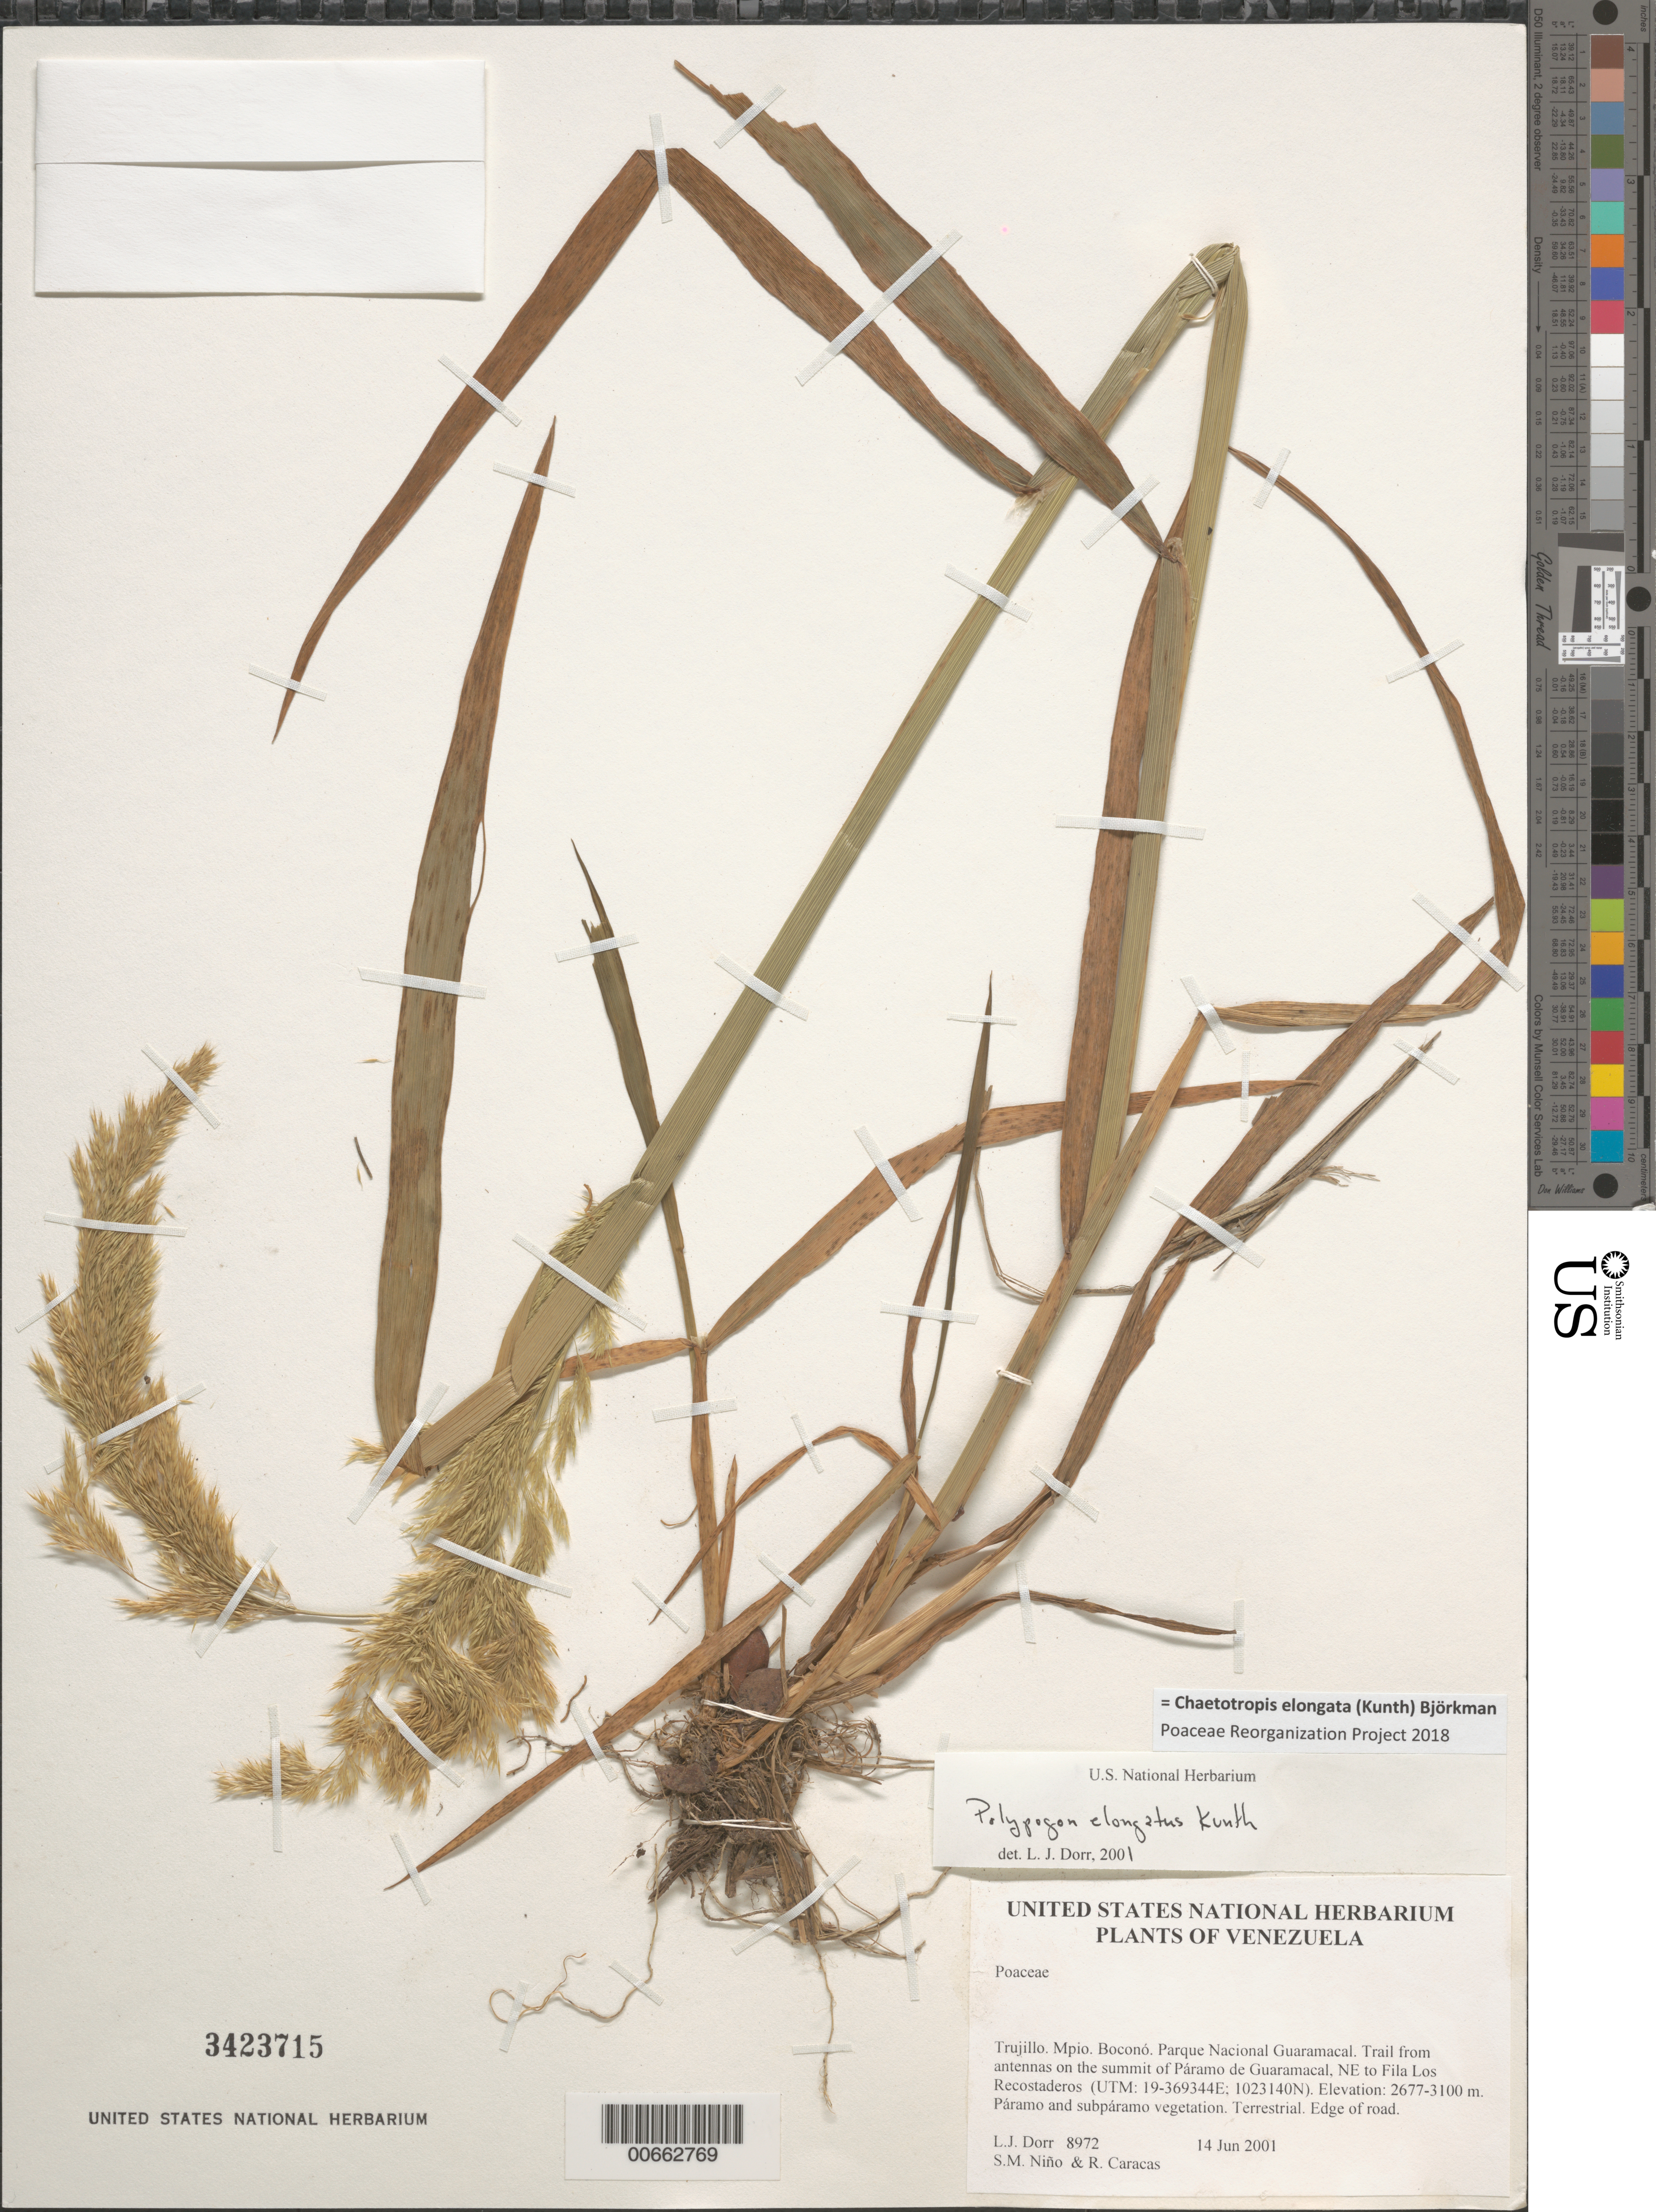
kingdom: Plantae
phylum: Tracheophyta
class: Liliopsida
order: Poales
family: Poaceae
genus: Chaetotropis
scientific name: Chaetotropis elongata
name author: (Kunth) Björkman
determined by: Poaceae Reorganization Project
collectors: L. J. Dorr, S. M. Niño & R. Caracas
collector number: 8972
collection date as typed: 14 Jun 2001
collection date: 2001-06-14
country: Venezuela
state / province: Trujillo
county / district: Boconó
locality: Parque Nacional Guaramacal. Trail from antennas on the summit of Páramo de Guaramacal, NE to Fila Los Recostaderos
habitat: Páramo and subpáramo vegetation.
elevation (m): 2677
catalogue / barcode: US 3423715